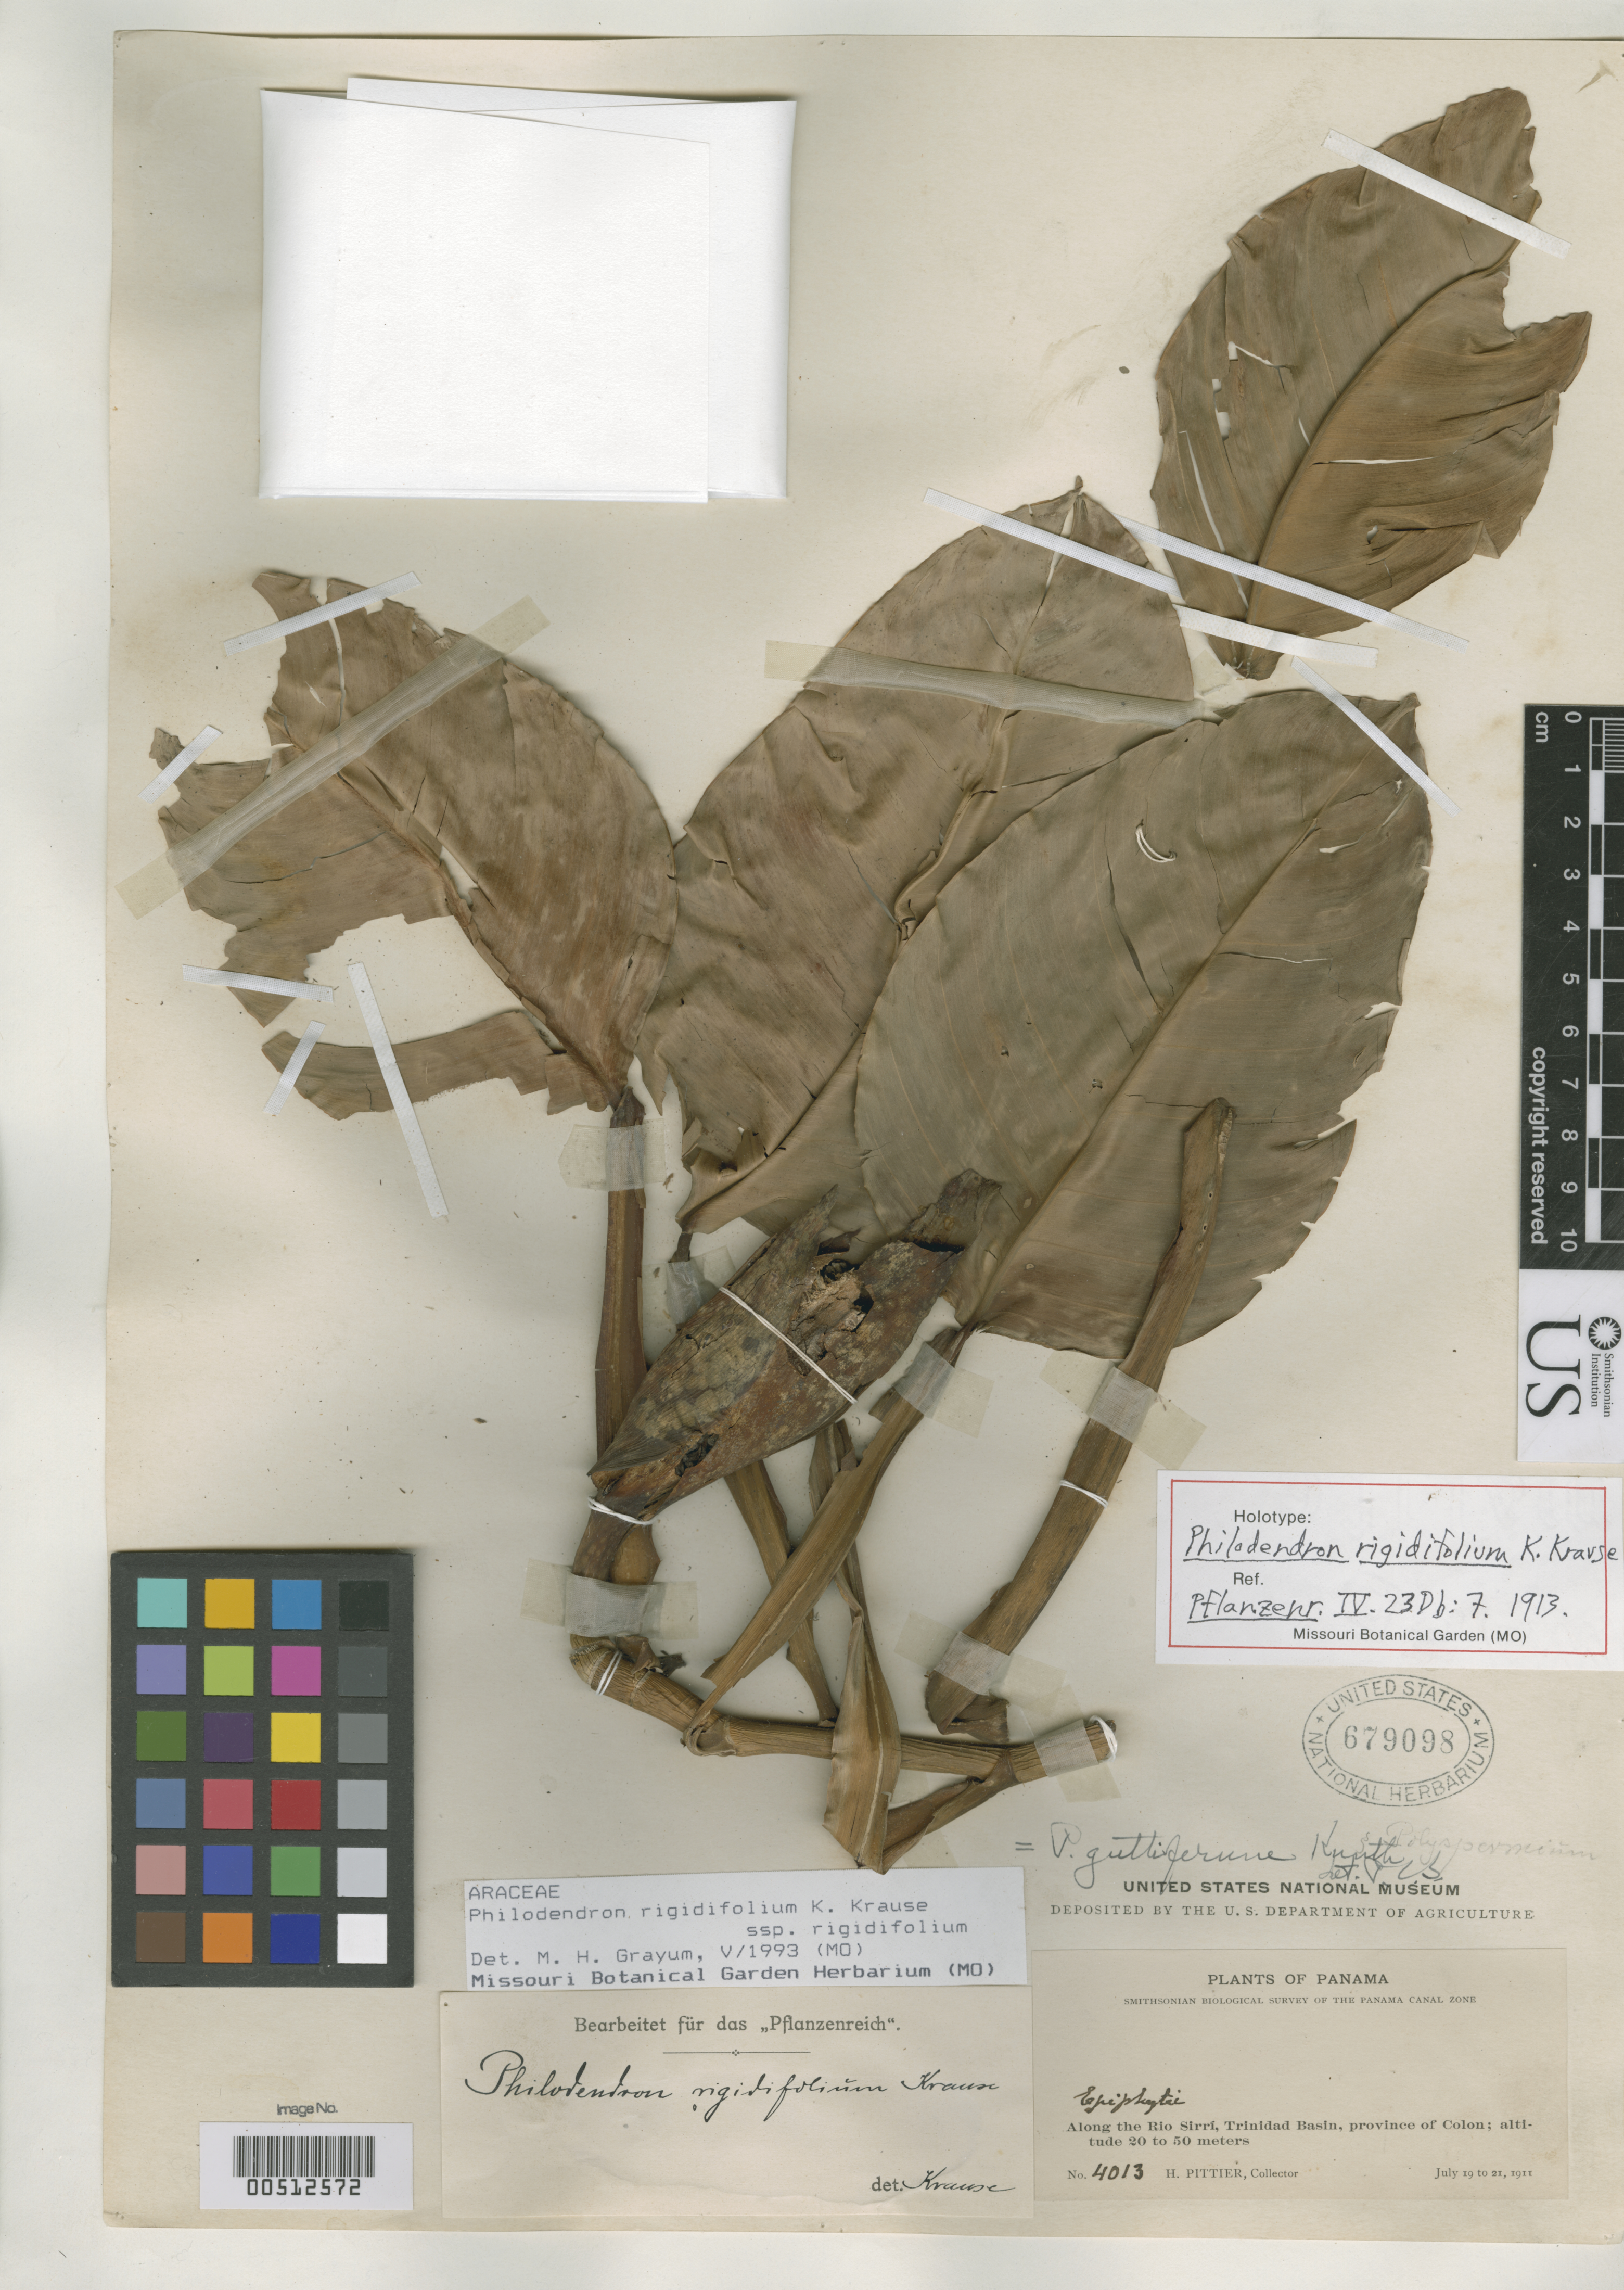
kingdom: Plantae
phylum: Tracheophyta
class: Liliopsida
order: Alismatales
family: Araceae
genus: Philodendron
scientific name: Philodendron rigidifolium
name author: K. Krause in Engl.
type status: Holotype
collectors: H. F. Pittier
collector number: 4013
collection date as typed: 19 Jul 1911 to 21 Jul 1911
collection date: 1911-07-19/1911-07-21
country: Panama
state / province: Colón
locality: Along Rio Sirri, Trinidad Basin.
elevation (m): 20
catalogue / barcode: US 679098